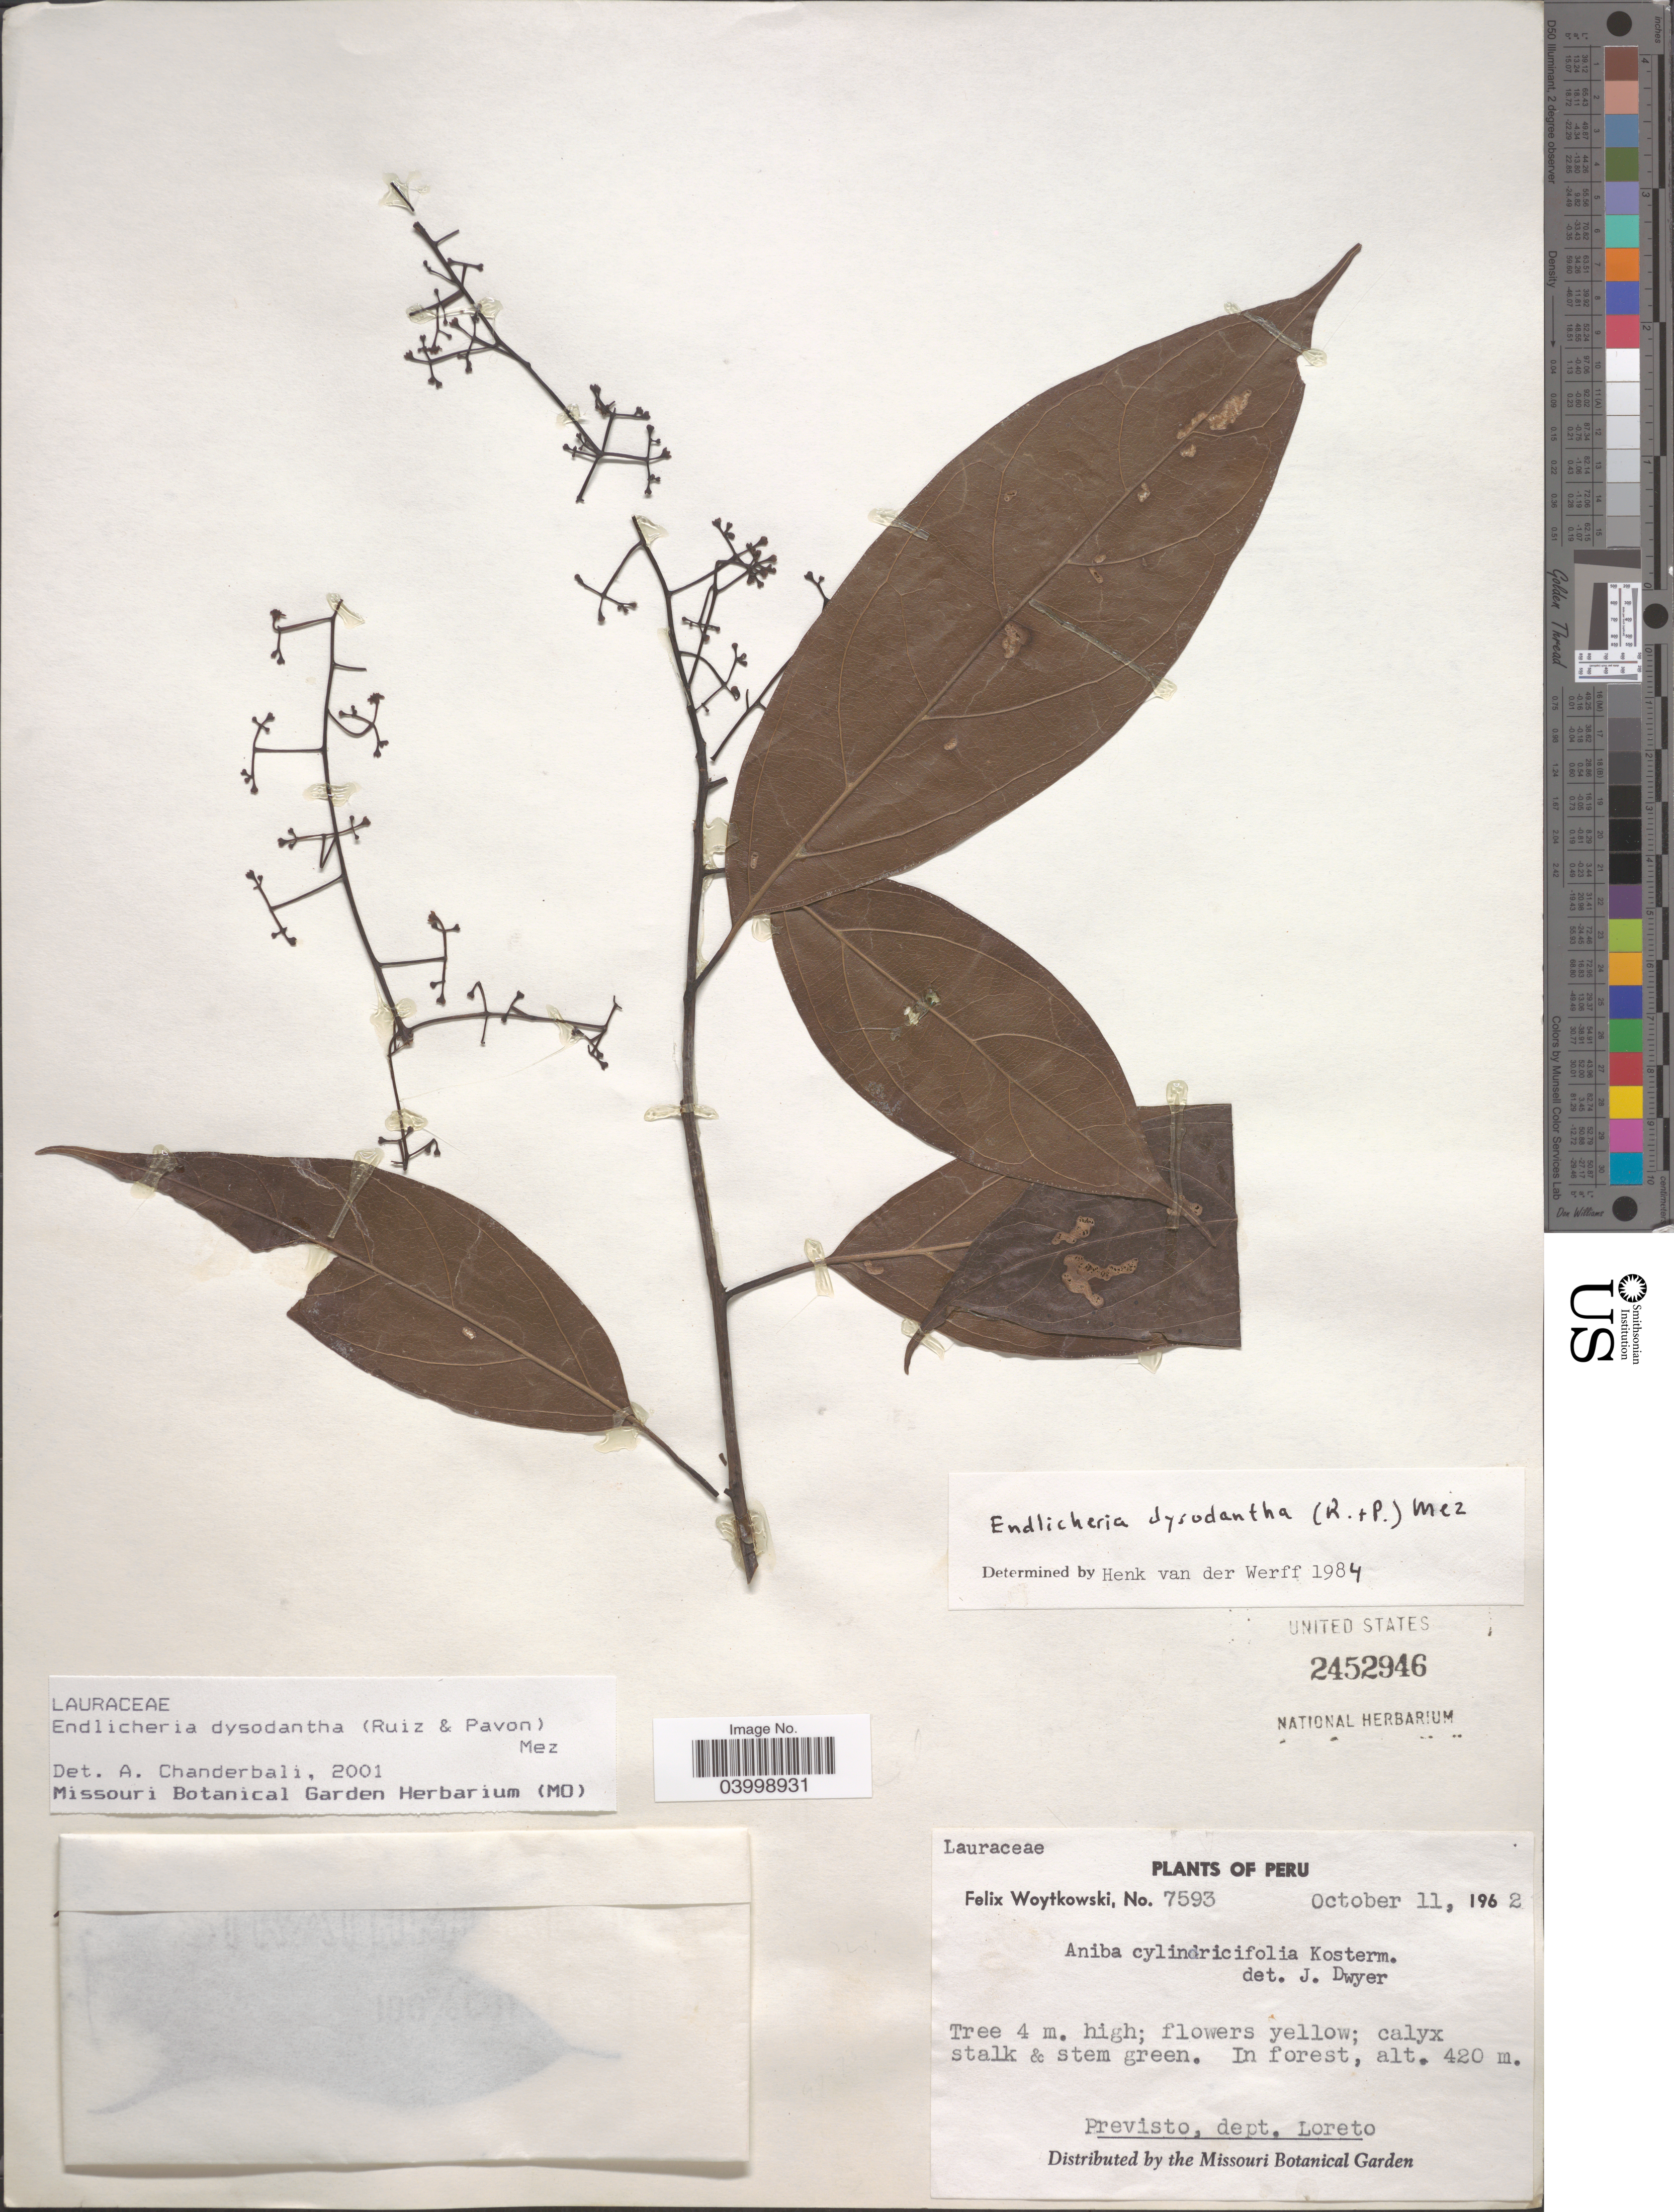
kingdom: Plantae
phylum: Tracheophyta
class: Magnoliopsida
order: Laurales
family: Lauraceae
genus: Endlicheria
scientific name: Endlicheria dysodantha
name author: Mez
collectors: F. Woytkowski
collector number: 7593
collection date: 1962-10-11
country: Peru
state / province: Loreto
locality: Previsto. dept. Loreto.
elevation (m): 420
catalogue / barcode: US 2452946